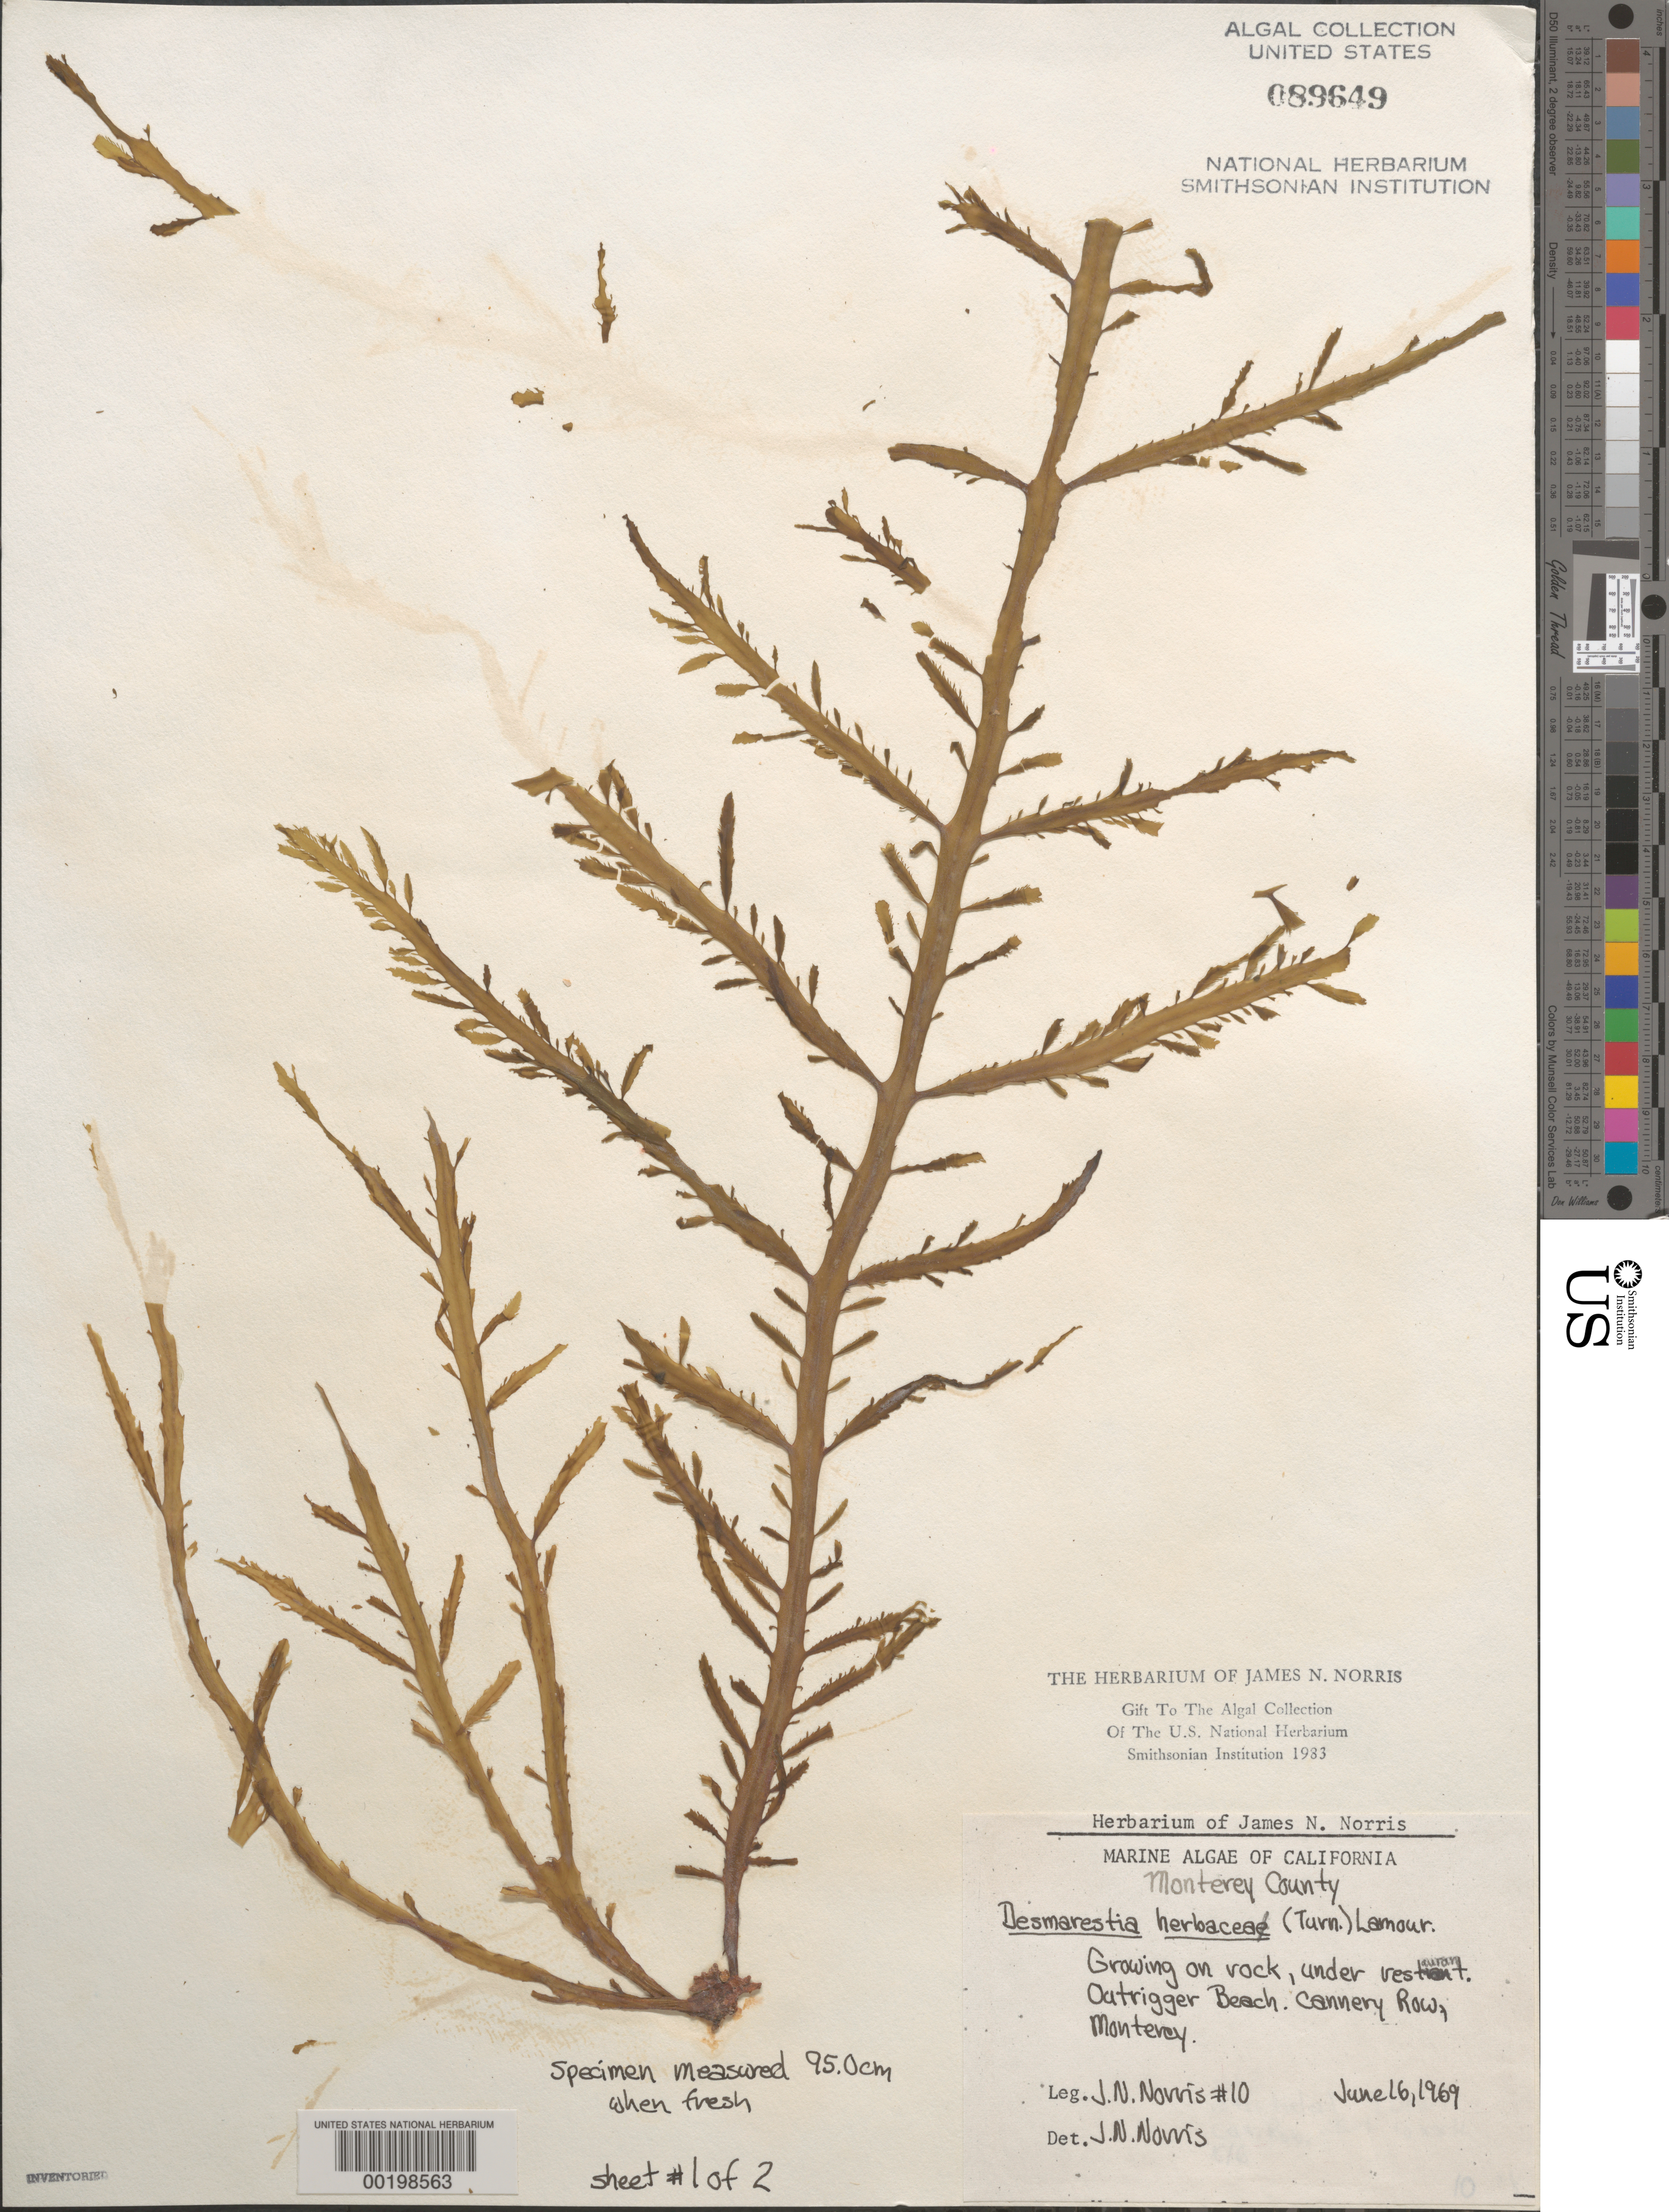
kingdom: Chromista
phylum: Ochrophyta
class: Phaeophyceae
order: Desmarestiales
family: Desmarestiaceae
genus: Desmarestia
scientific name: Desmarestia herbacea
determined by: Norris, James N.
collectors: J. N. Norris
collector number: JN-10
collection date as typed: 16 Jun 1969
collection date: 1969-06-16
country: United States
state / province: California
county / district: Monterey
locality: Monterey, Cannery Row, Outrigger Beach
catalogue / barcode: US 89649